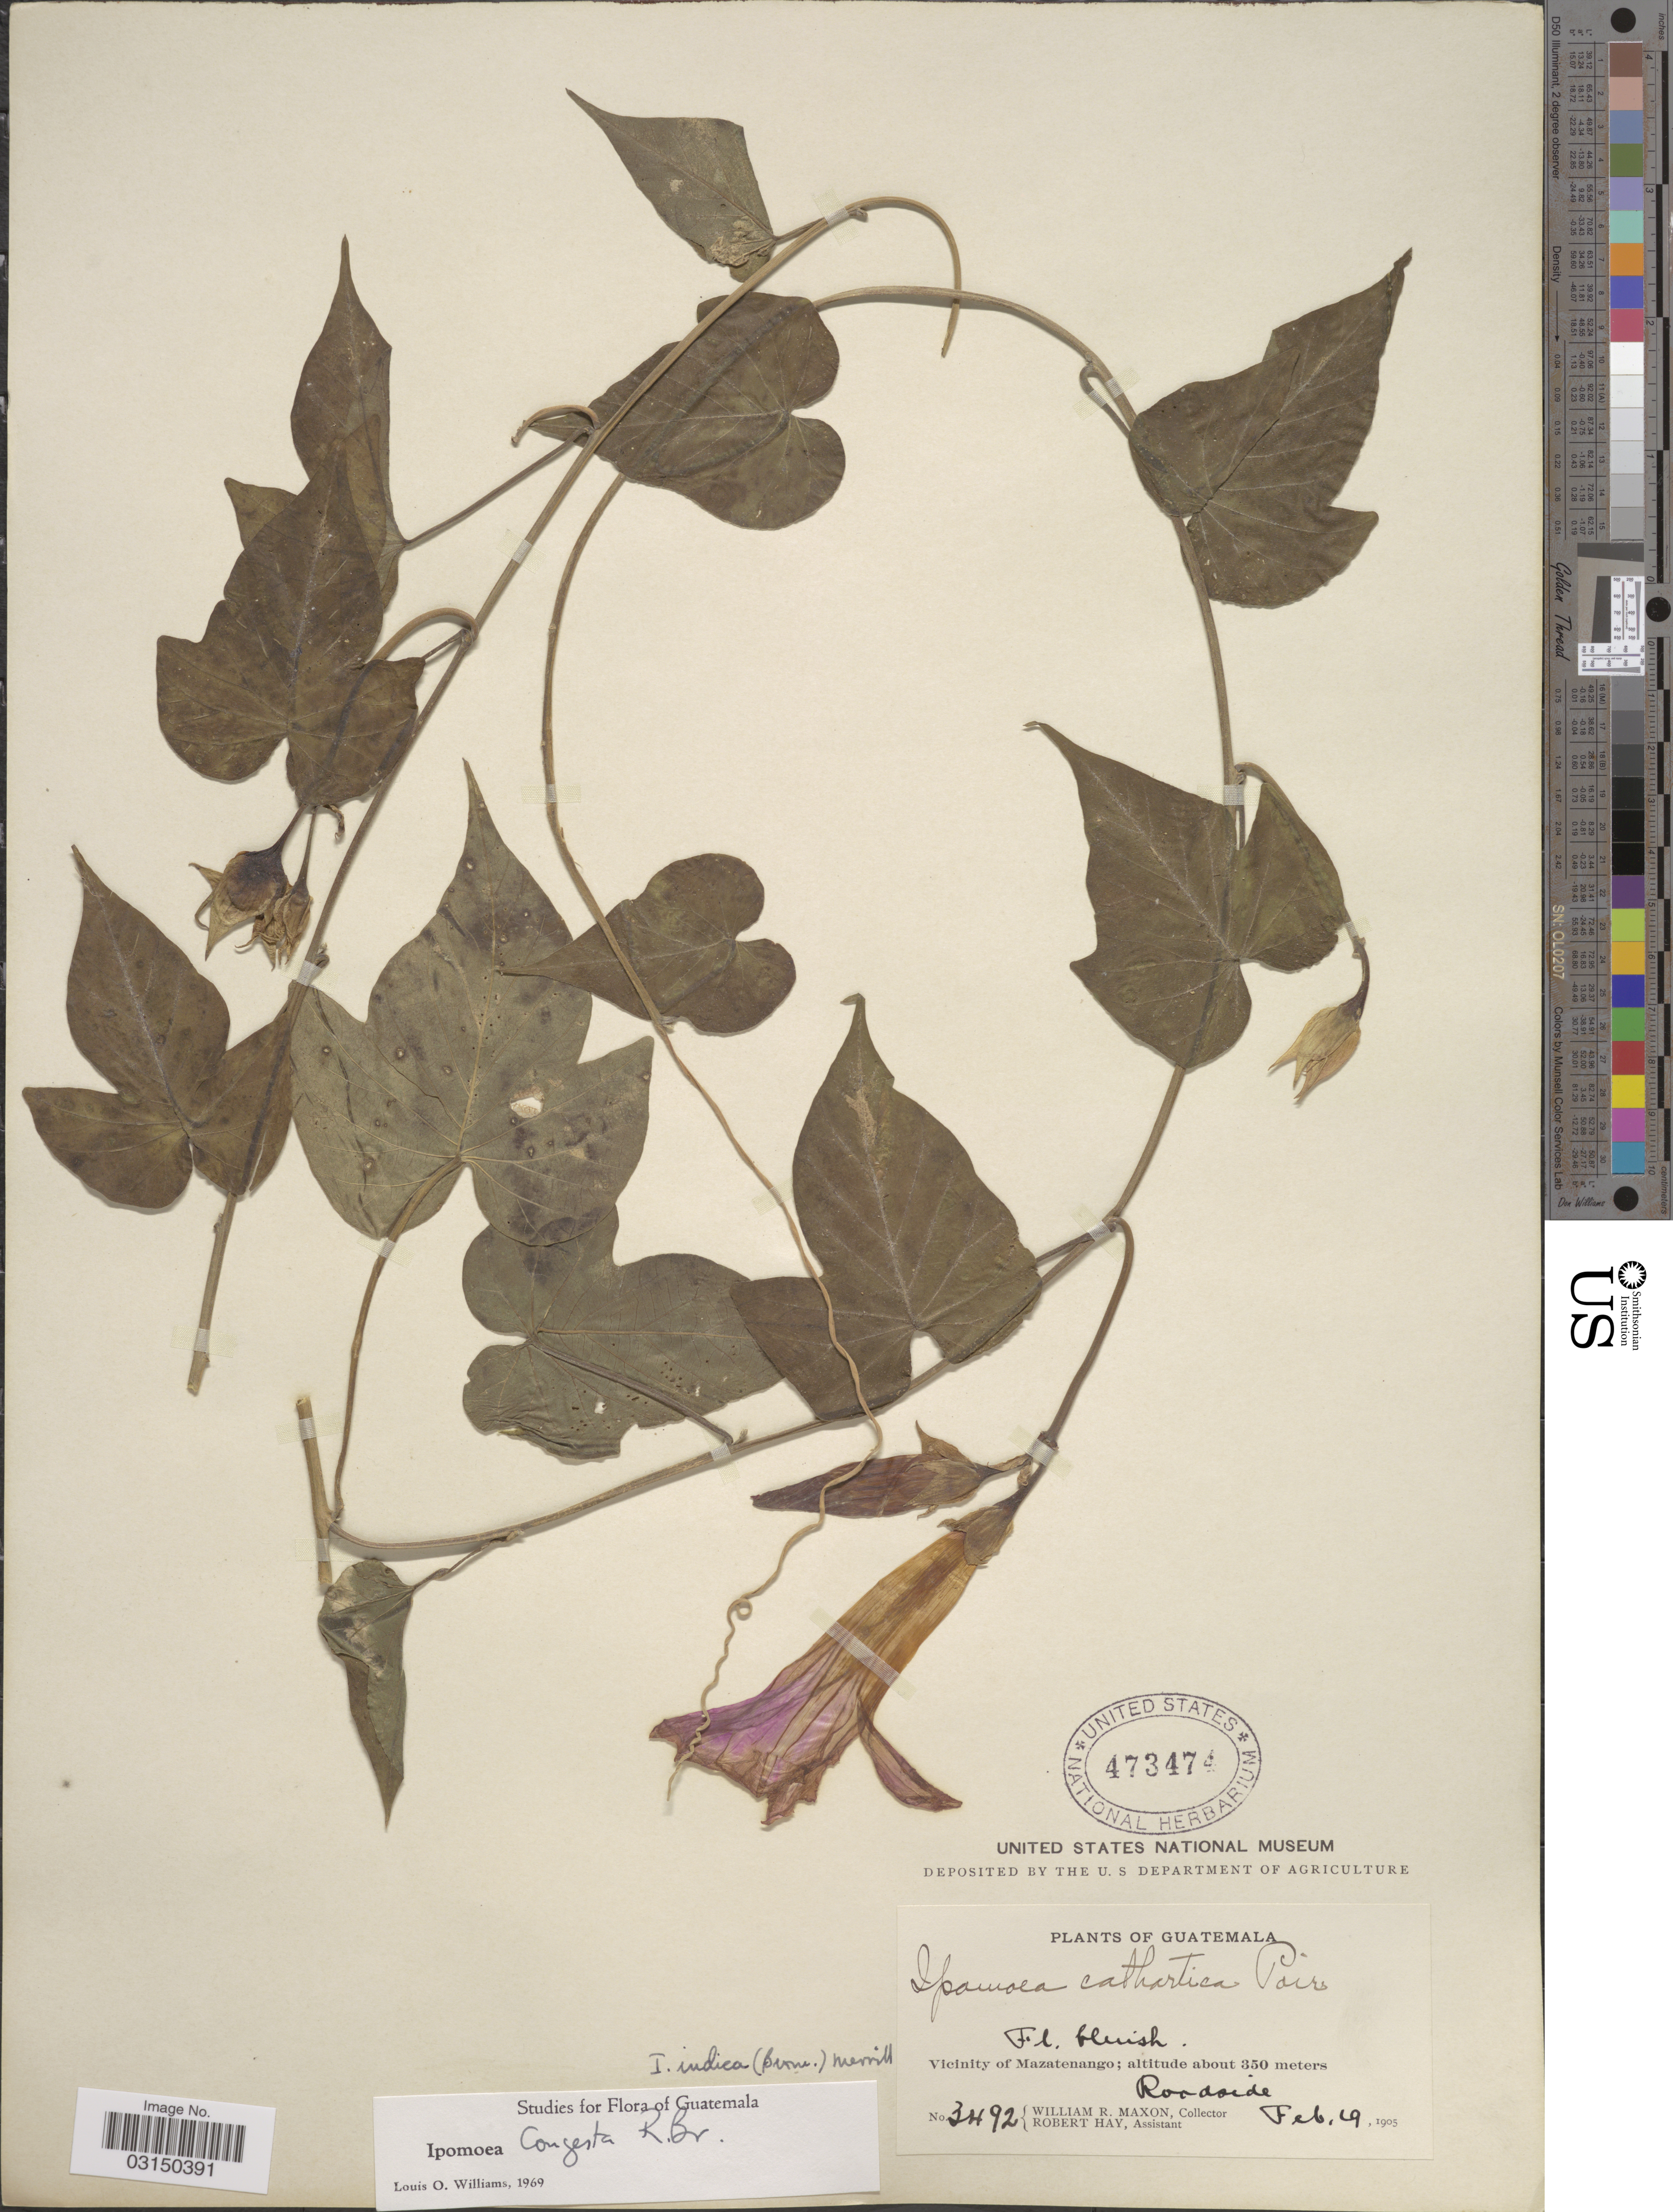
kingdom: Plantae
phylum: Tracheophyta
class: Magnoliopsida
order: Solanales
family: Convolvulaceae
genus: Ipomoea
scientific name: Ipomoea indica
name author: (Burm.) Merr.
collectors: W. R. Maxon & R. Hay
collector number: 3492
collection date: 1905-02-19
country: Guatemala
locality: Vicinity of Mazatenango.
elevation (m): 350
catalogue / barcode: US 473474